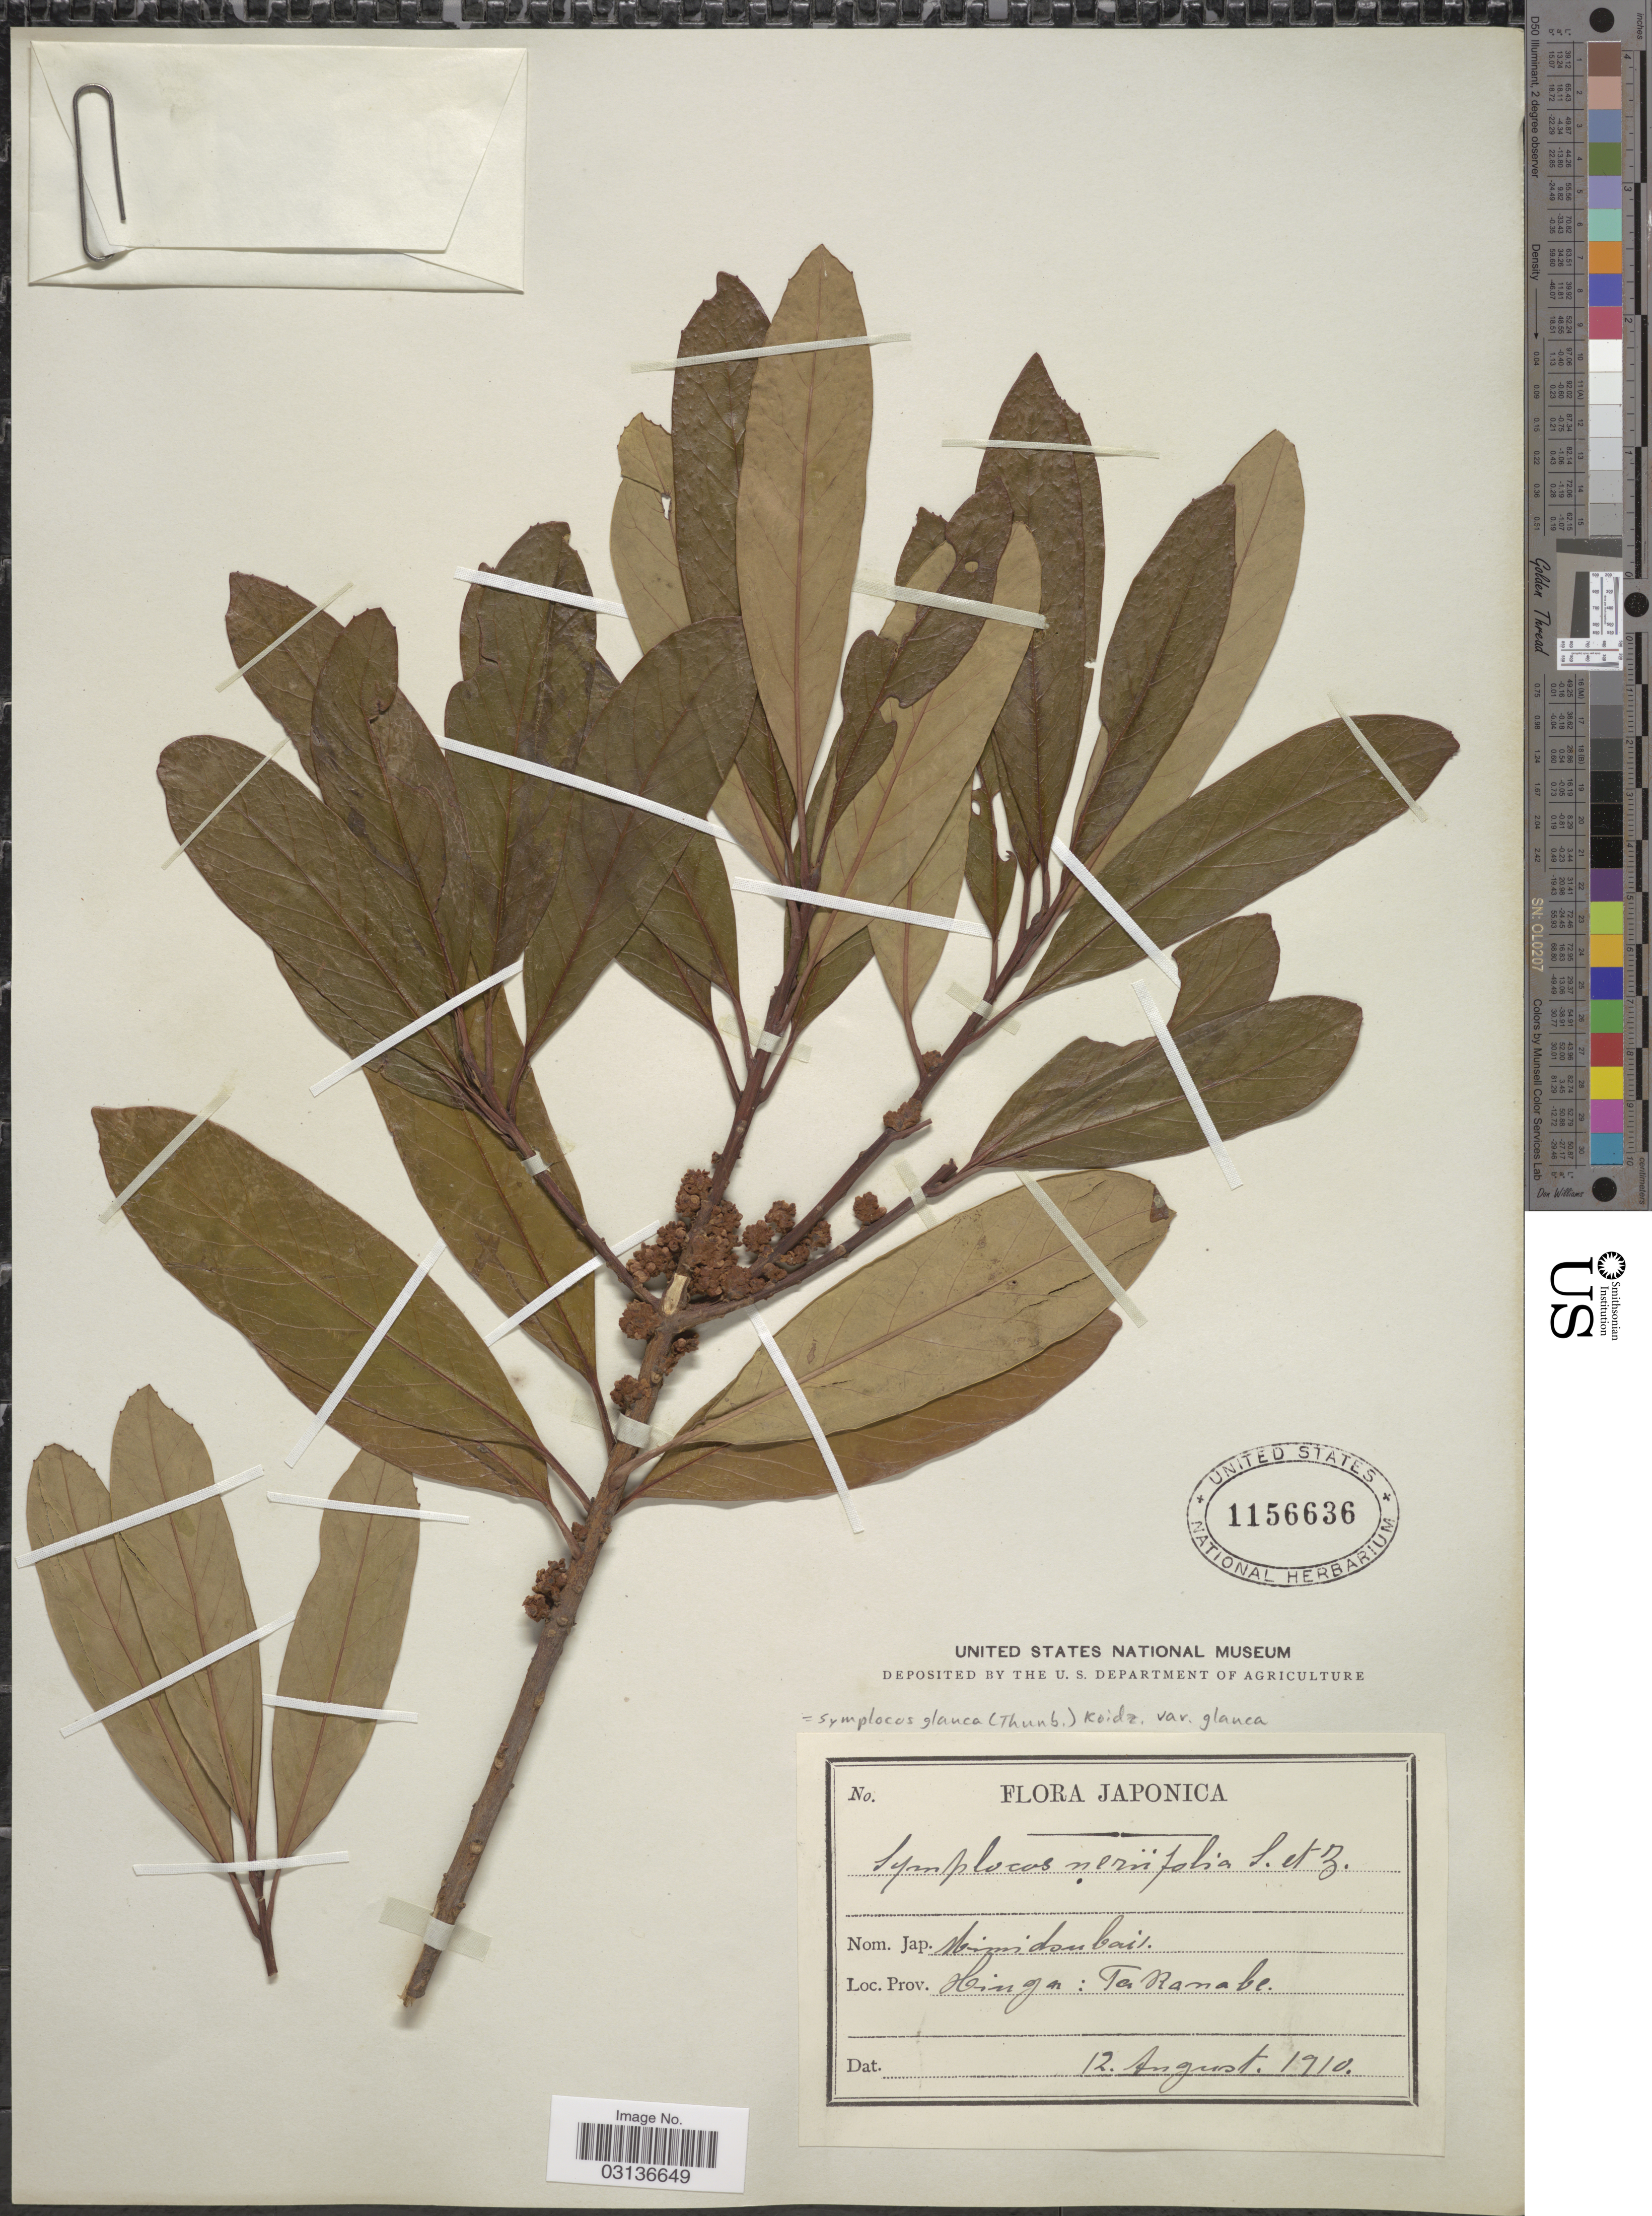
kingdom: Plantae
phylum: Tracheophyta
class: Magnoliopsida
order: Ericales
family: Symplocaceae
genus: Symplocos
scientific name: Symplocos glauca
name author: (Thunb.) Koidz.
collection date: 1910-08-12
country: Japan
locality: Japonica. Hinga: Takanabe.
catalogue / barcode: US 1156636